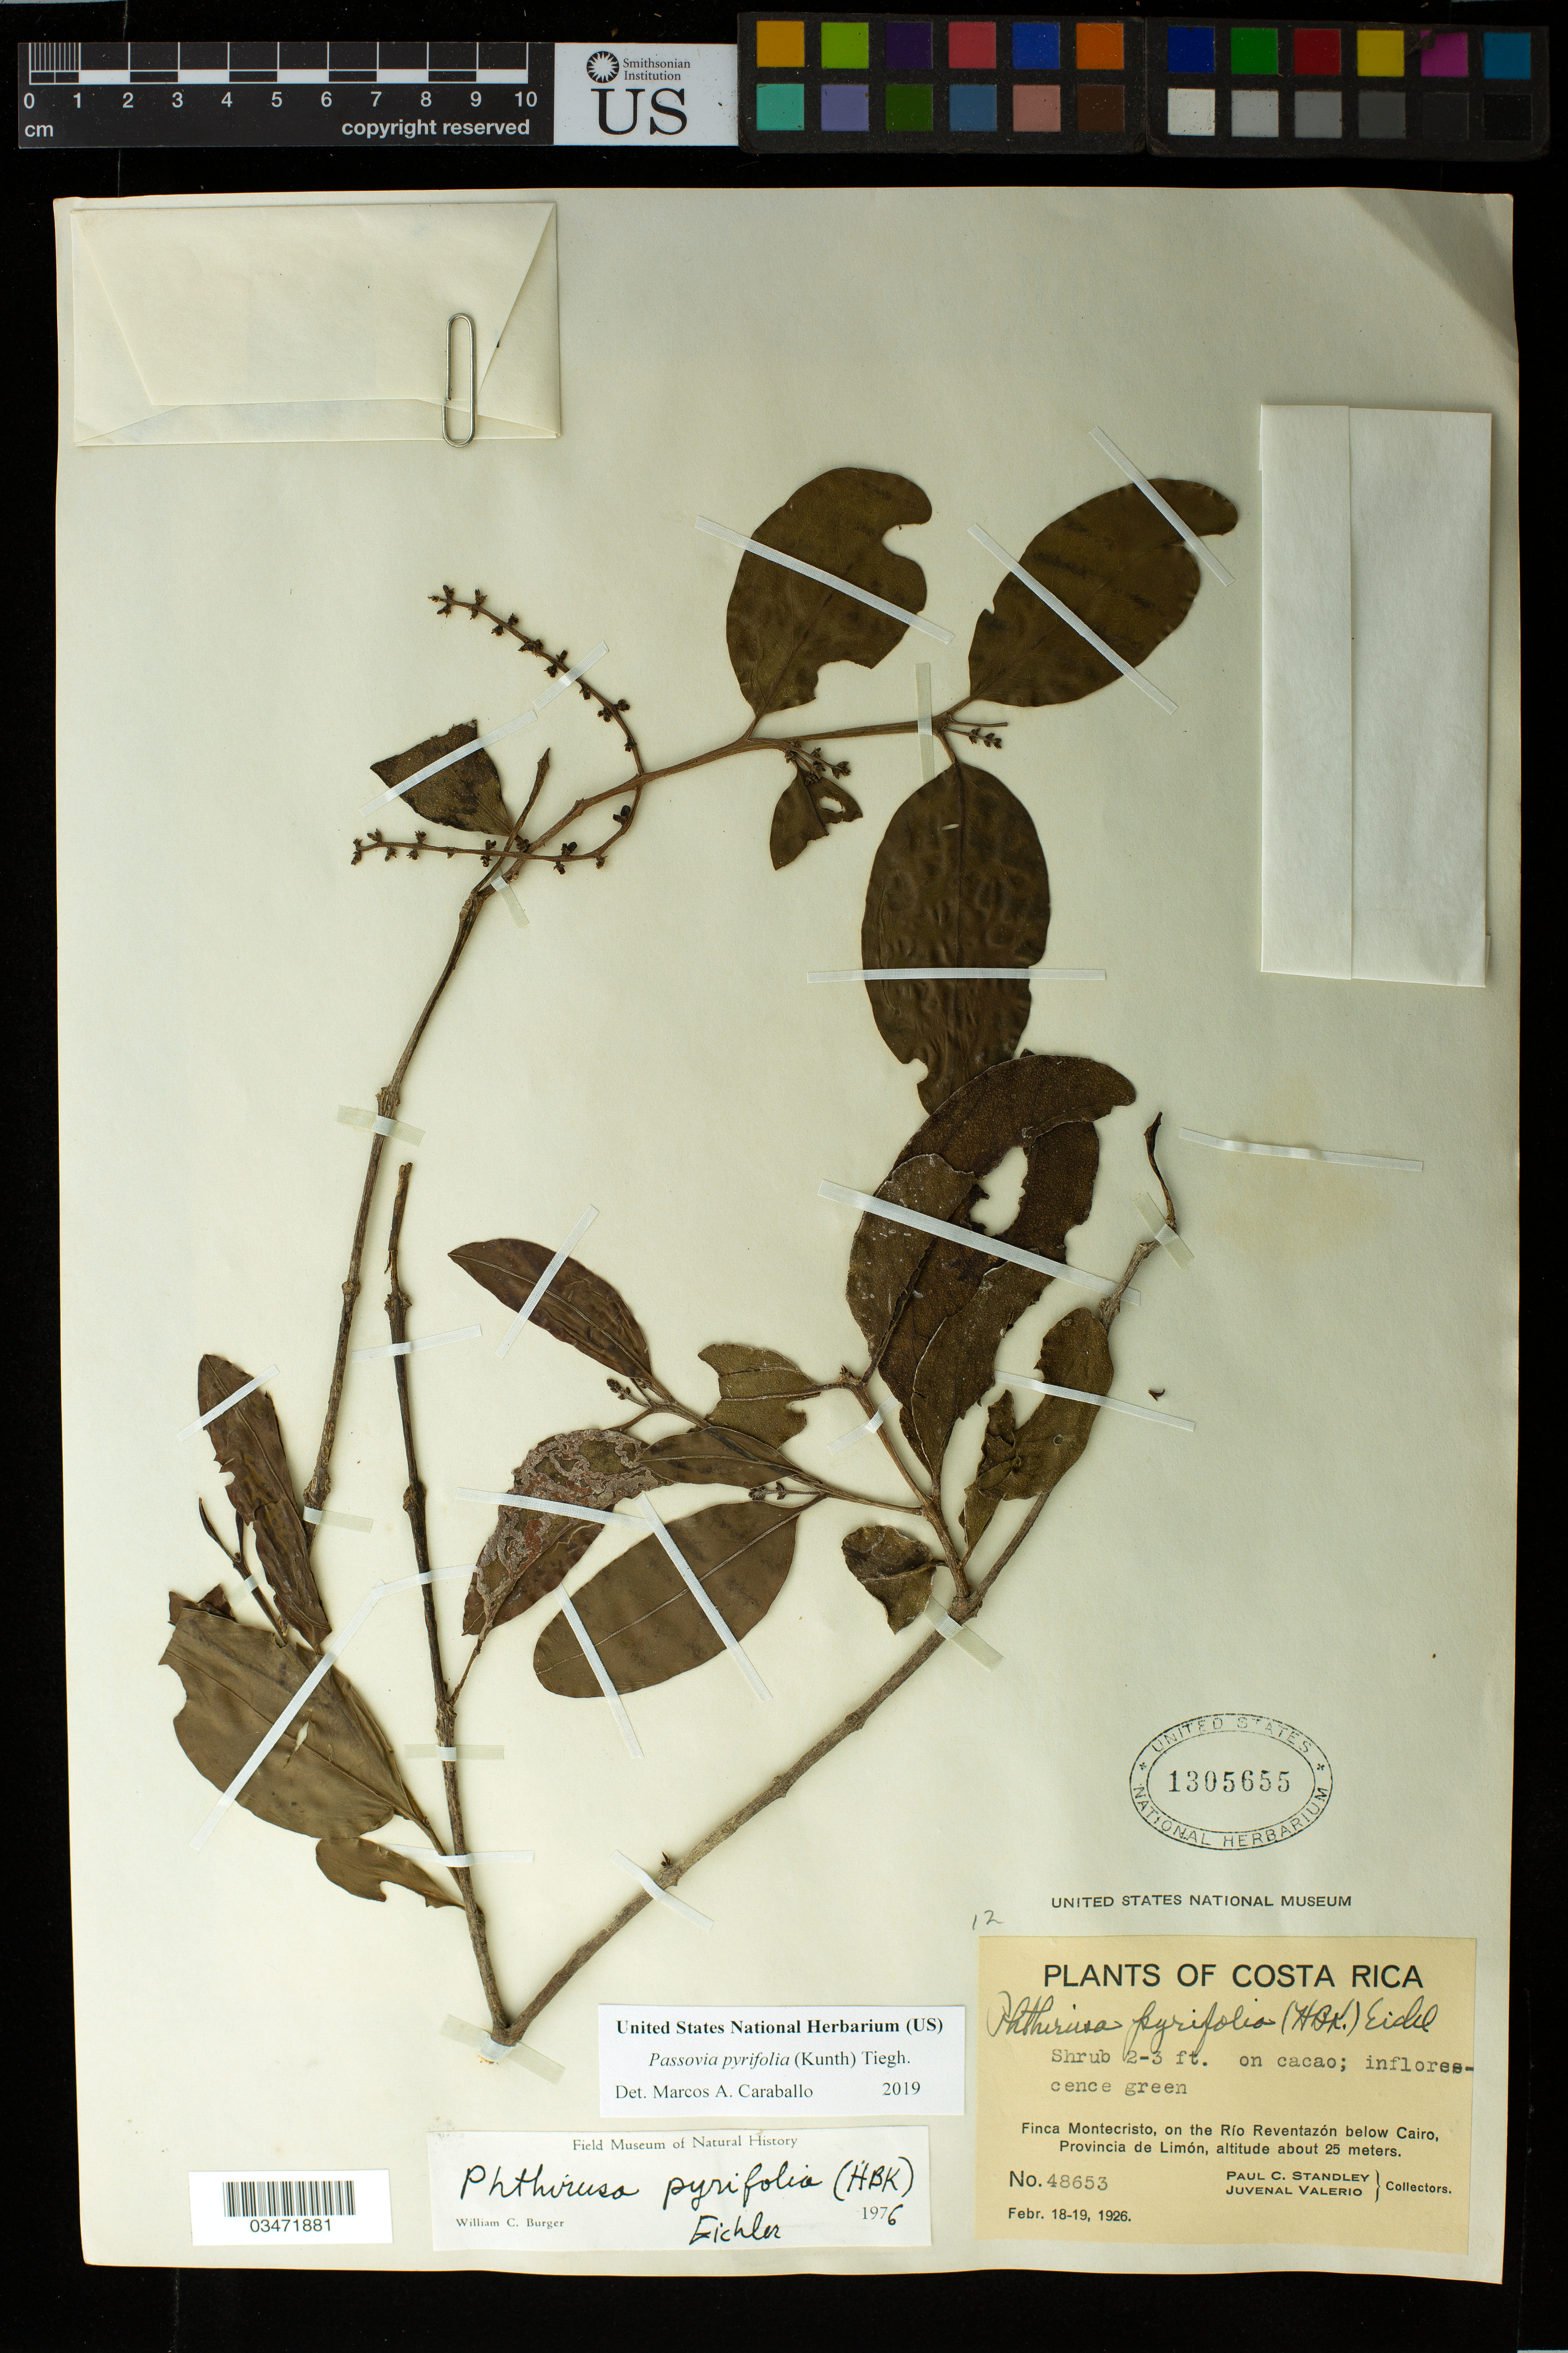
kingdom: Plantae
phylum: Tracheophyta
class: Magnoliopsida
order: Santalales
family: Loranthaceae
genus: Passovia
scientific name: Passovia pyrifolia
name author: (Kunth) Tiegh.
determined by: Caraballo-Ortiz, Marcos A., (MISS), University of Mississippi (UNITED STATES)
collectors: P. C. Standley & J. Valerio R.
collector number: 48653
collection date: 1926-02-18/1926-02-19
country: Costa Rica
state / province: Limón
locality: Finca Montecristo, on the Río Reventazón below Cairo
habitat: On cacao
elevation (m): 25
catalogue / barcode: US 1305655